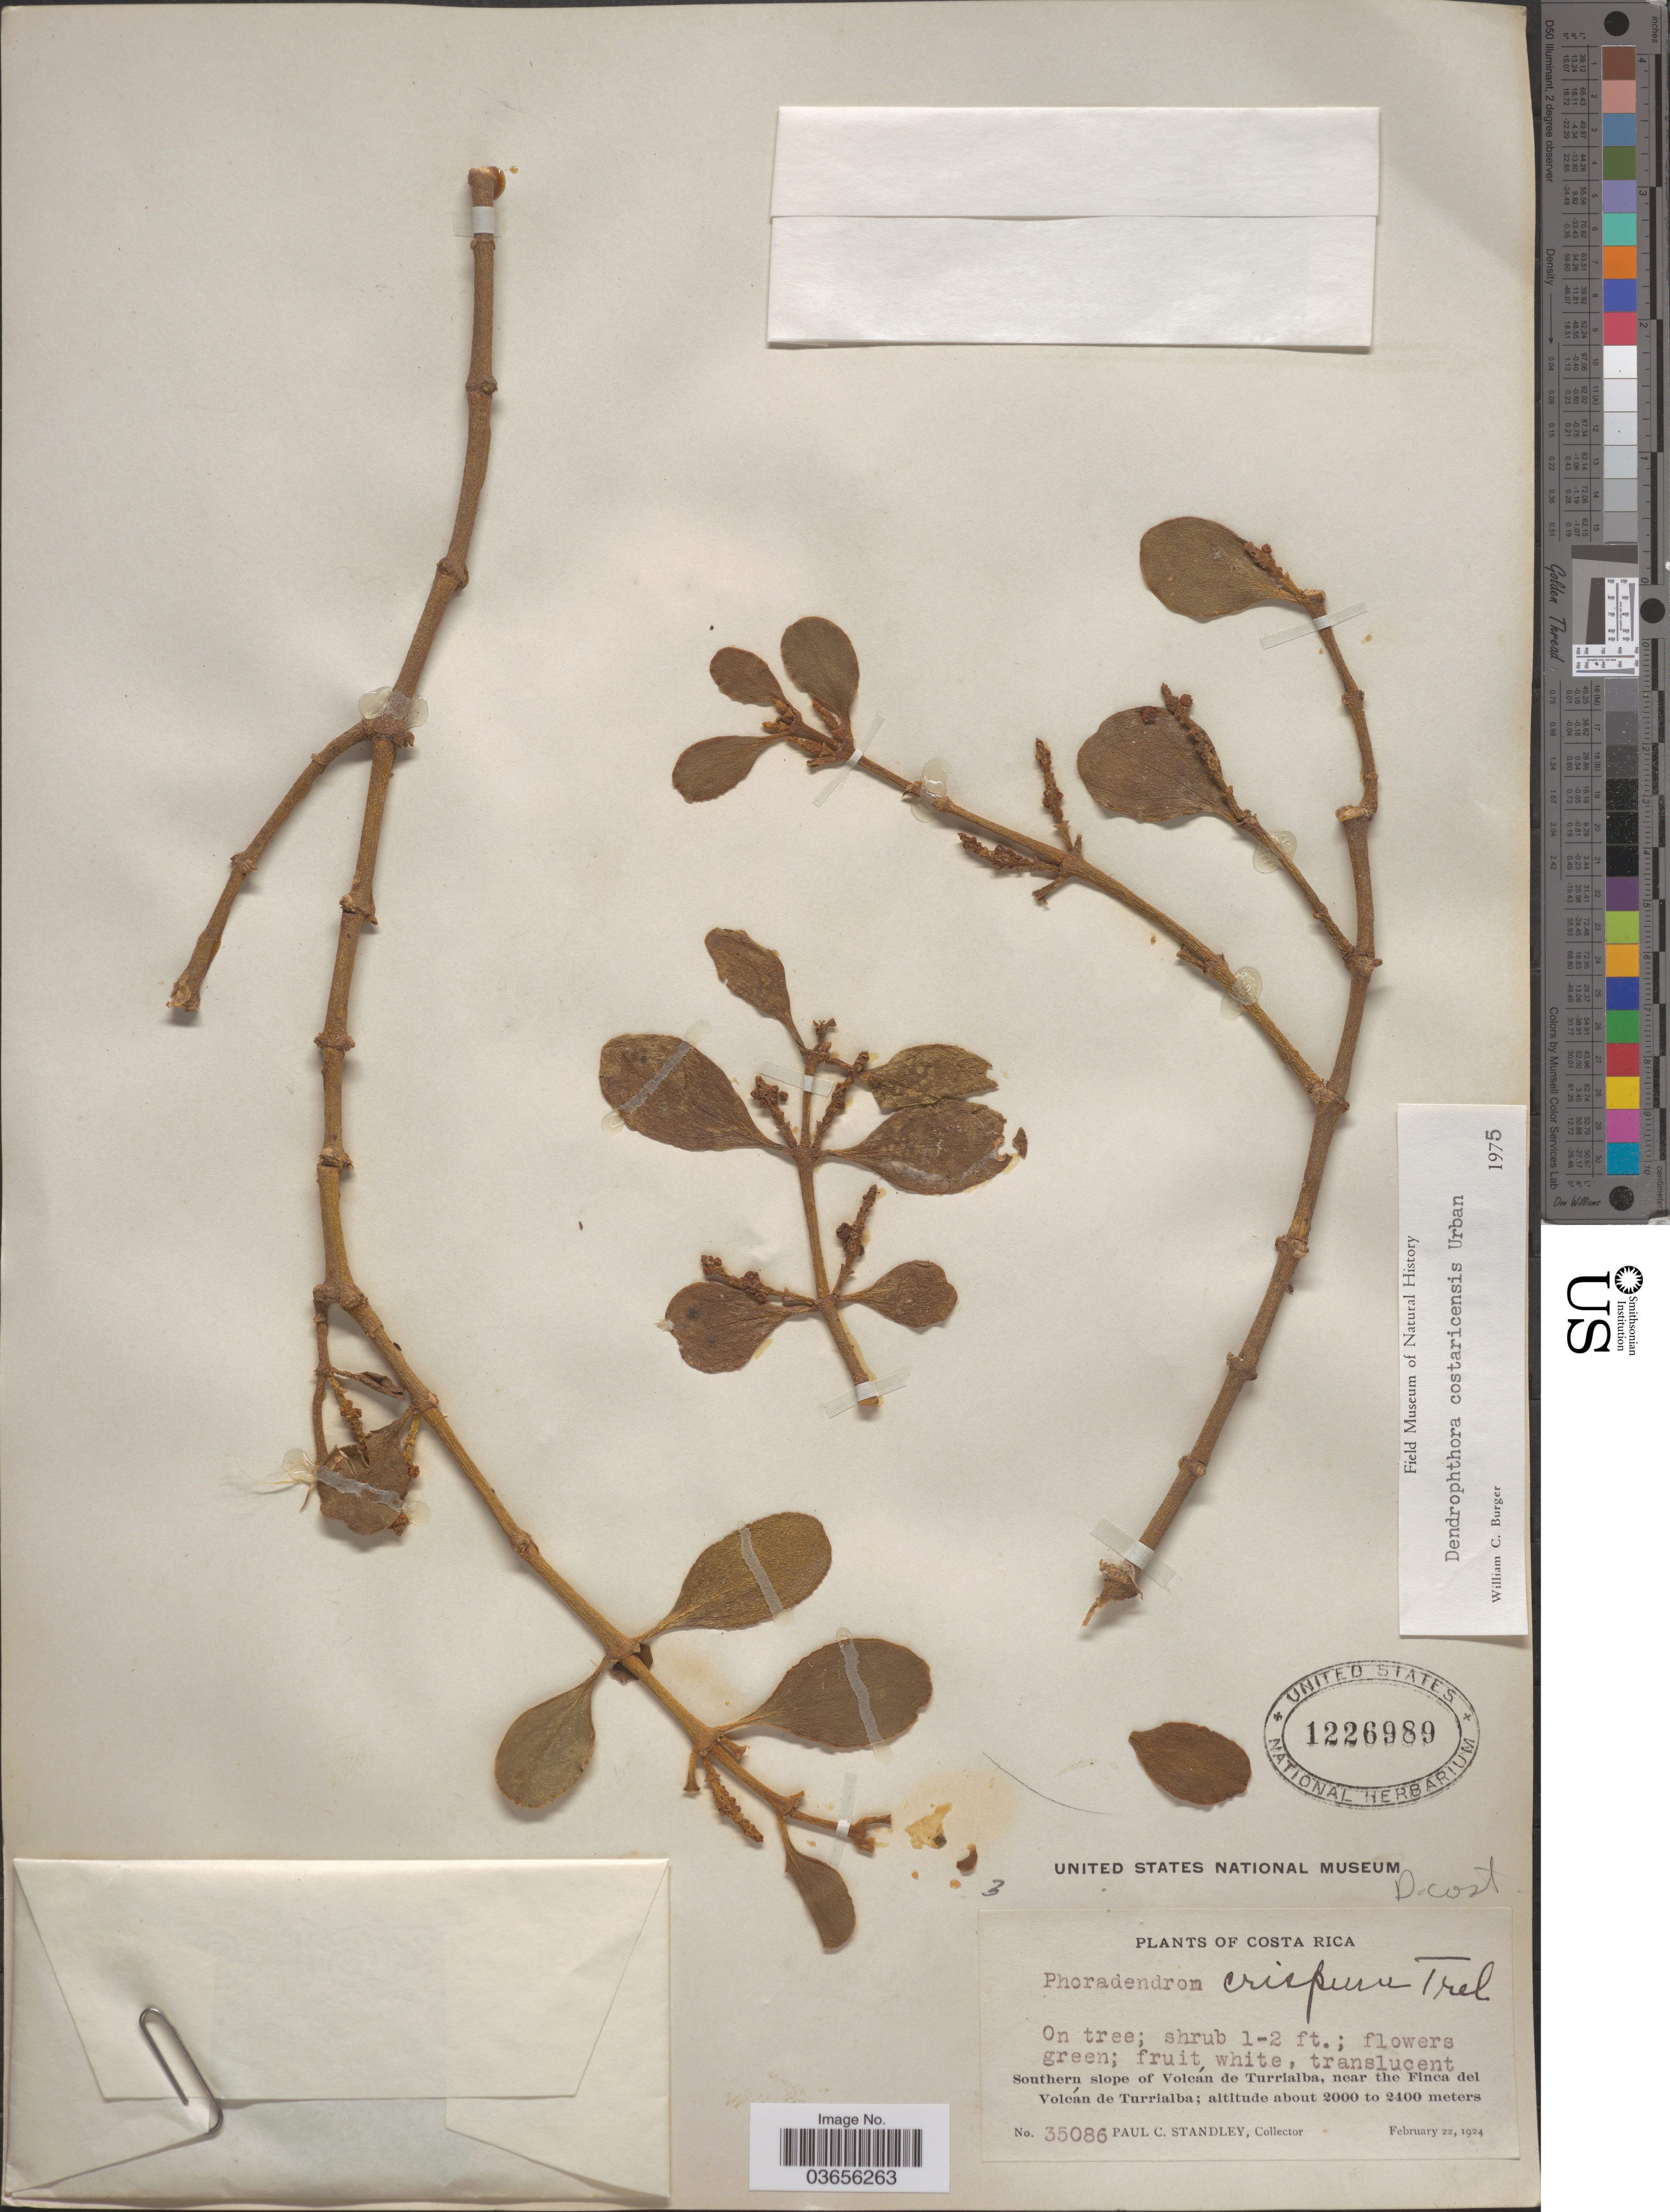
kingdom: Plantae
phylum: Tracheophyta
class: Magnoliopsida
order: Santalales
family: Viscaceae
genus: Dendrophthora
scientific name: Dendrophthora costaricensis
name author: Urb.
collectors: P. C. Standley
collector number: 35086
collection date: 1924-02-22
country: Costa Rica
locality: Southern slope of Volcán de Turrialba, near the Finca del Volcán de Turrialba.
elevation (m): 2000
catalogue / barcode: US 1226989